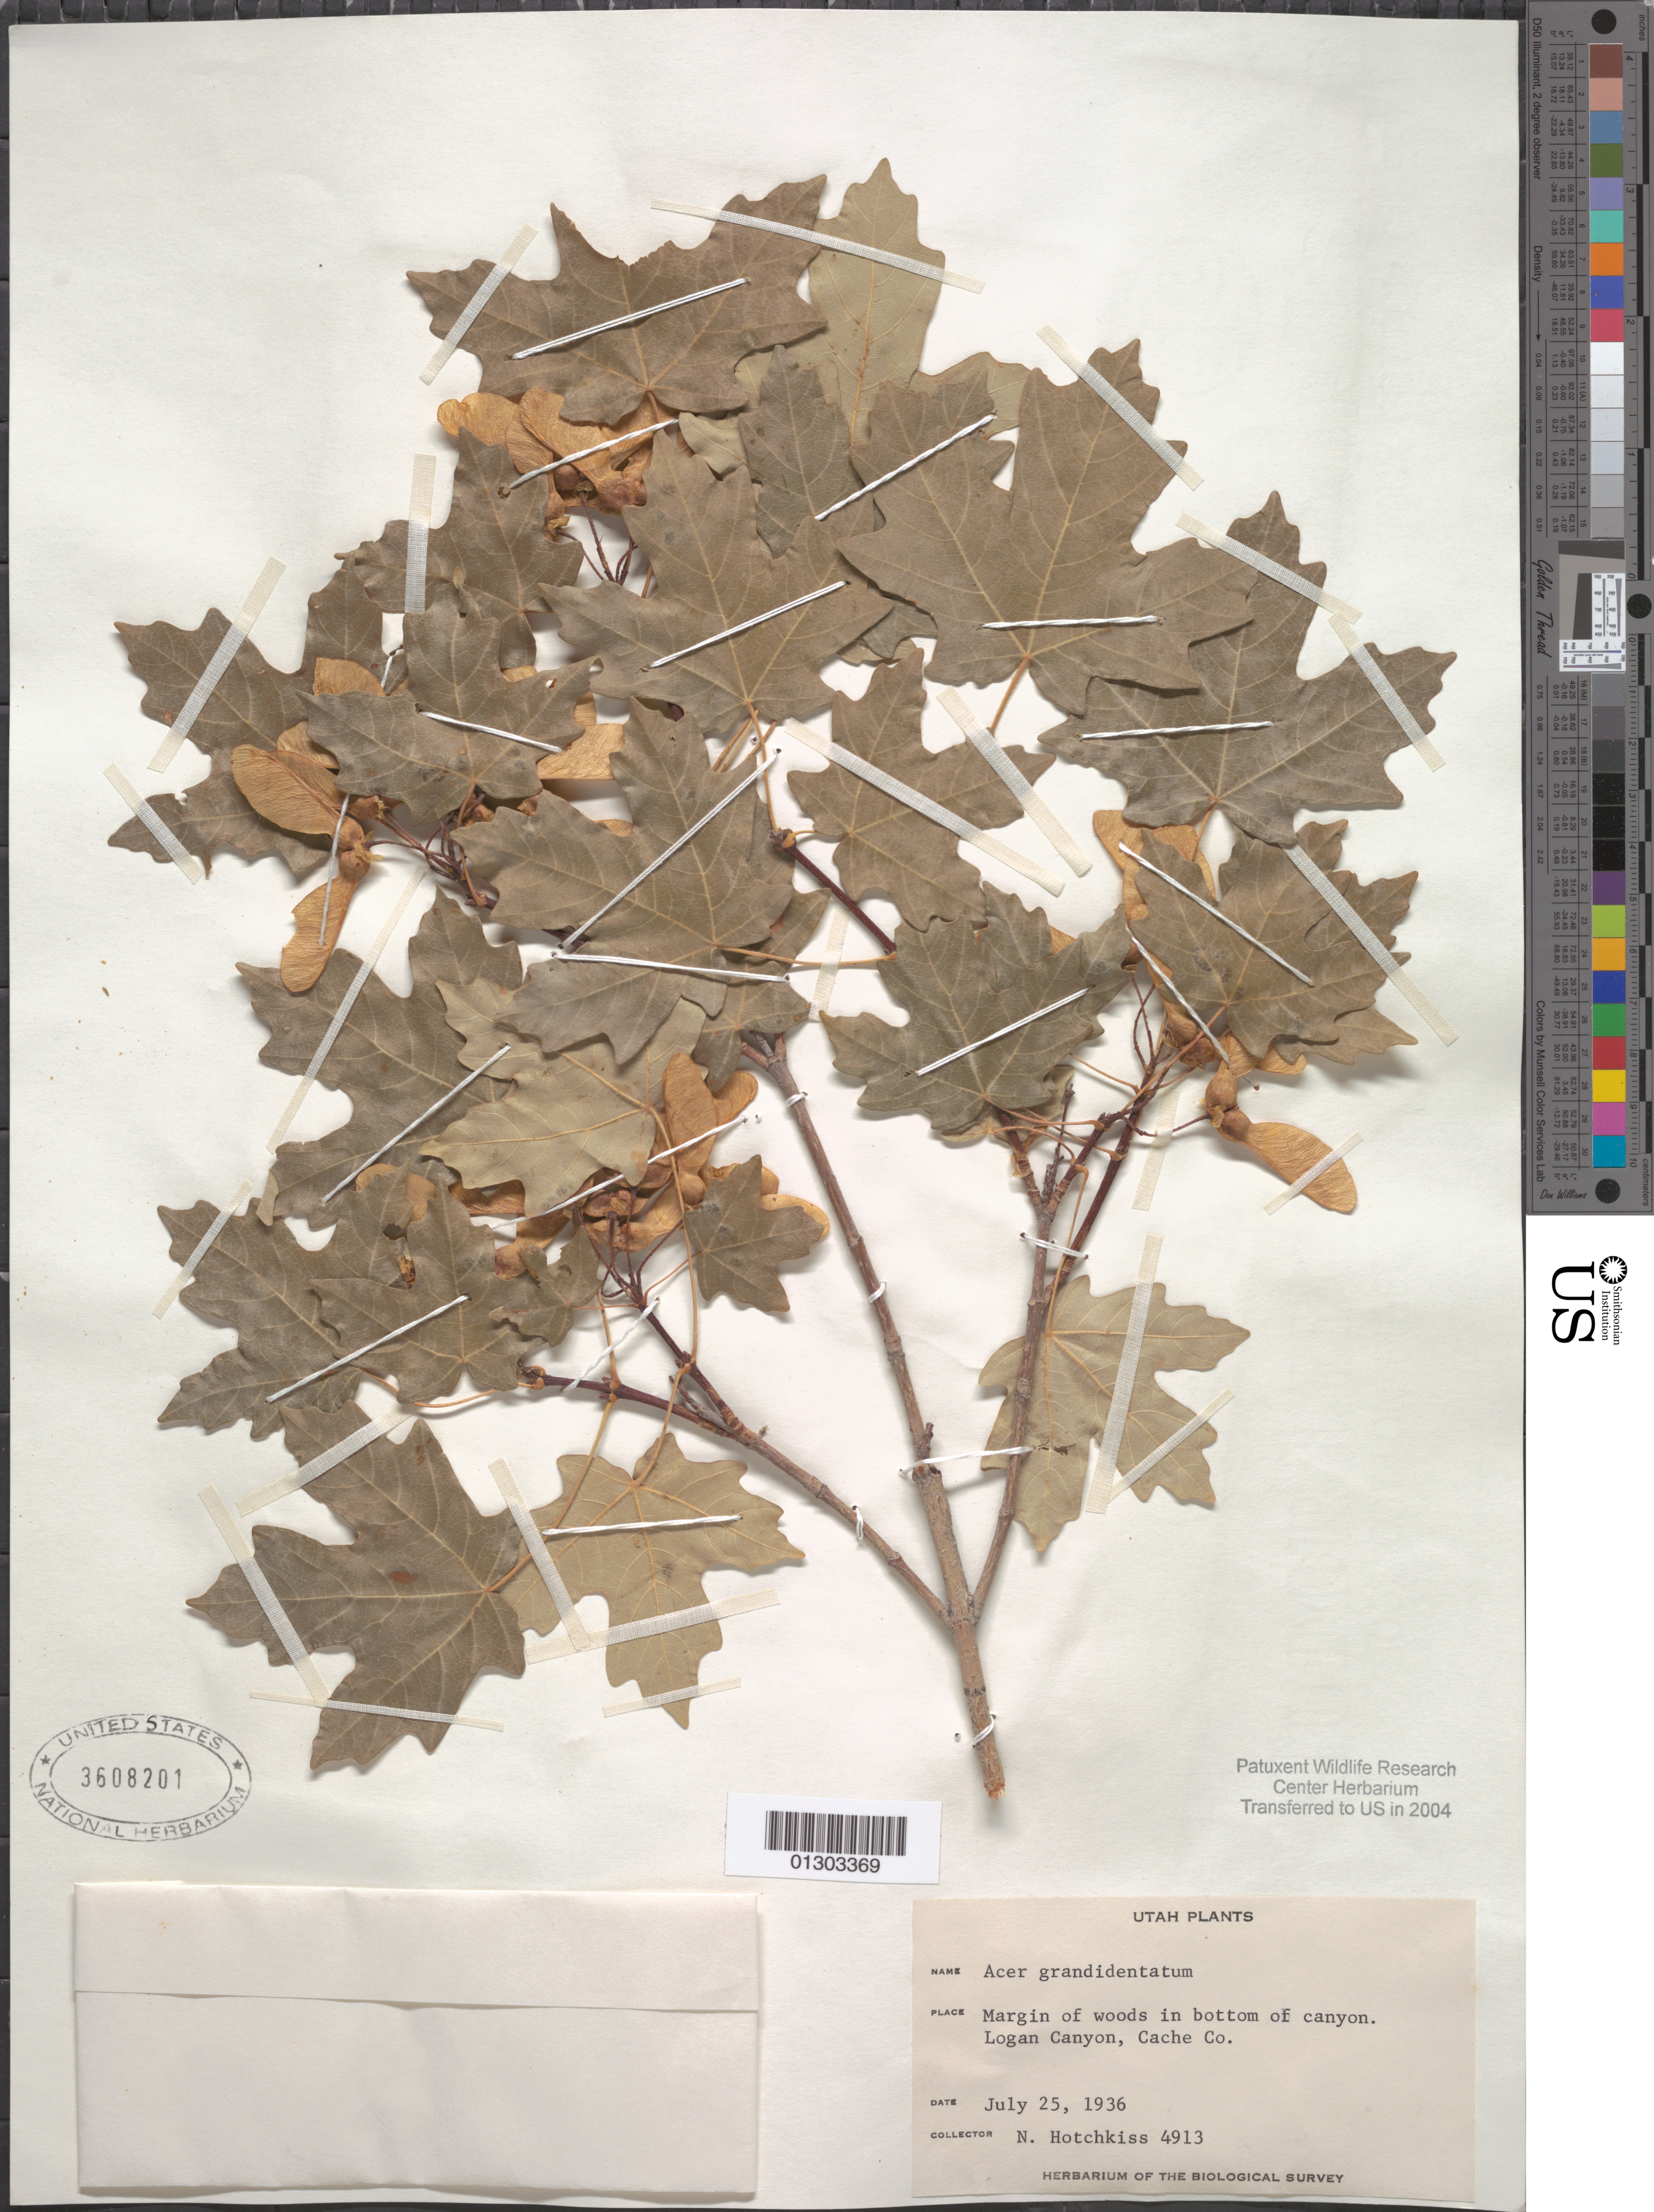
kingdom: Plantae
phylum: Tracheophyta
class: Magnoliopsida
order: Sapindales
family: Sapindaceae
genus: Acer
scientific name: Acer grandidentatum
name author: Nutt.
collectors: N. Hotchkiss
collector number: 4913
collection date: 1936-06-25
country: United States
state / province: Utah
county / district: Cache County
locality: Logan Canyon.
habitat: Margin of woods in bottom of canyon.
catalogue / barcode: US 3608201